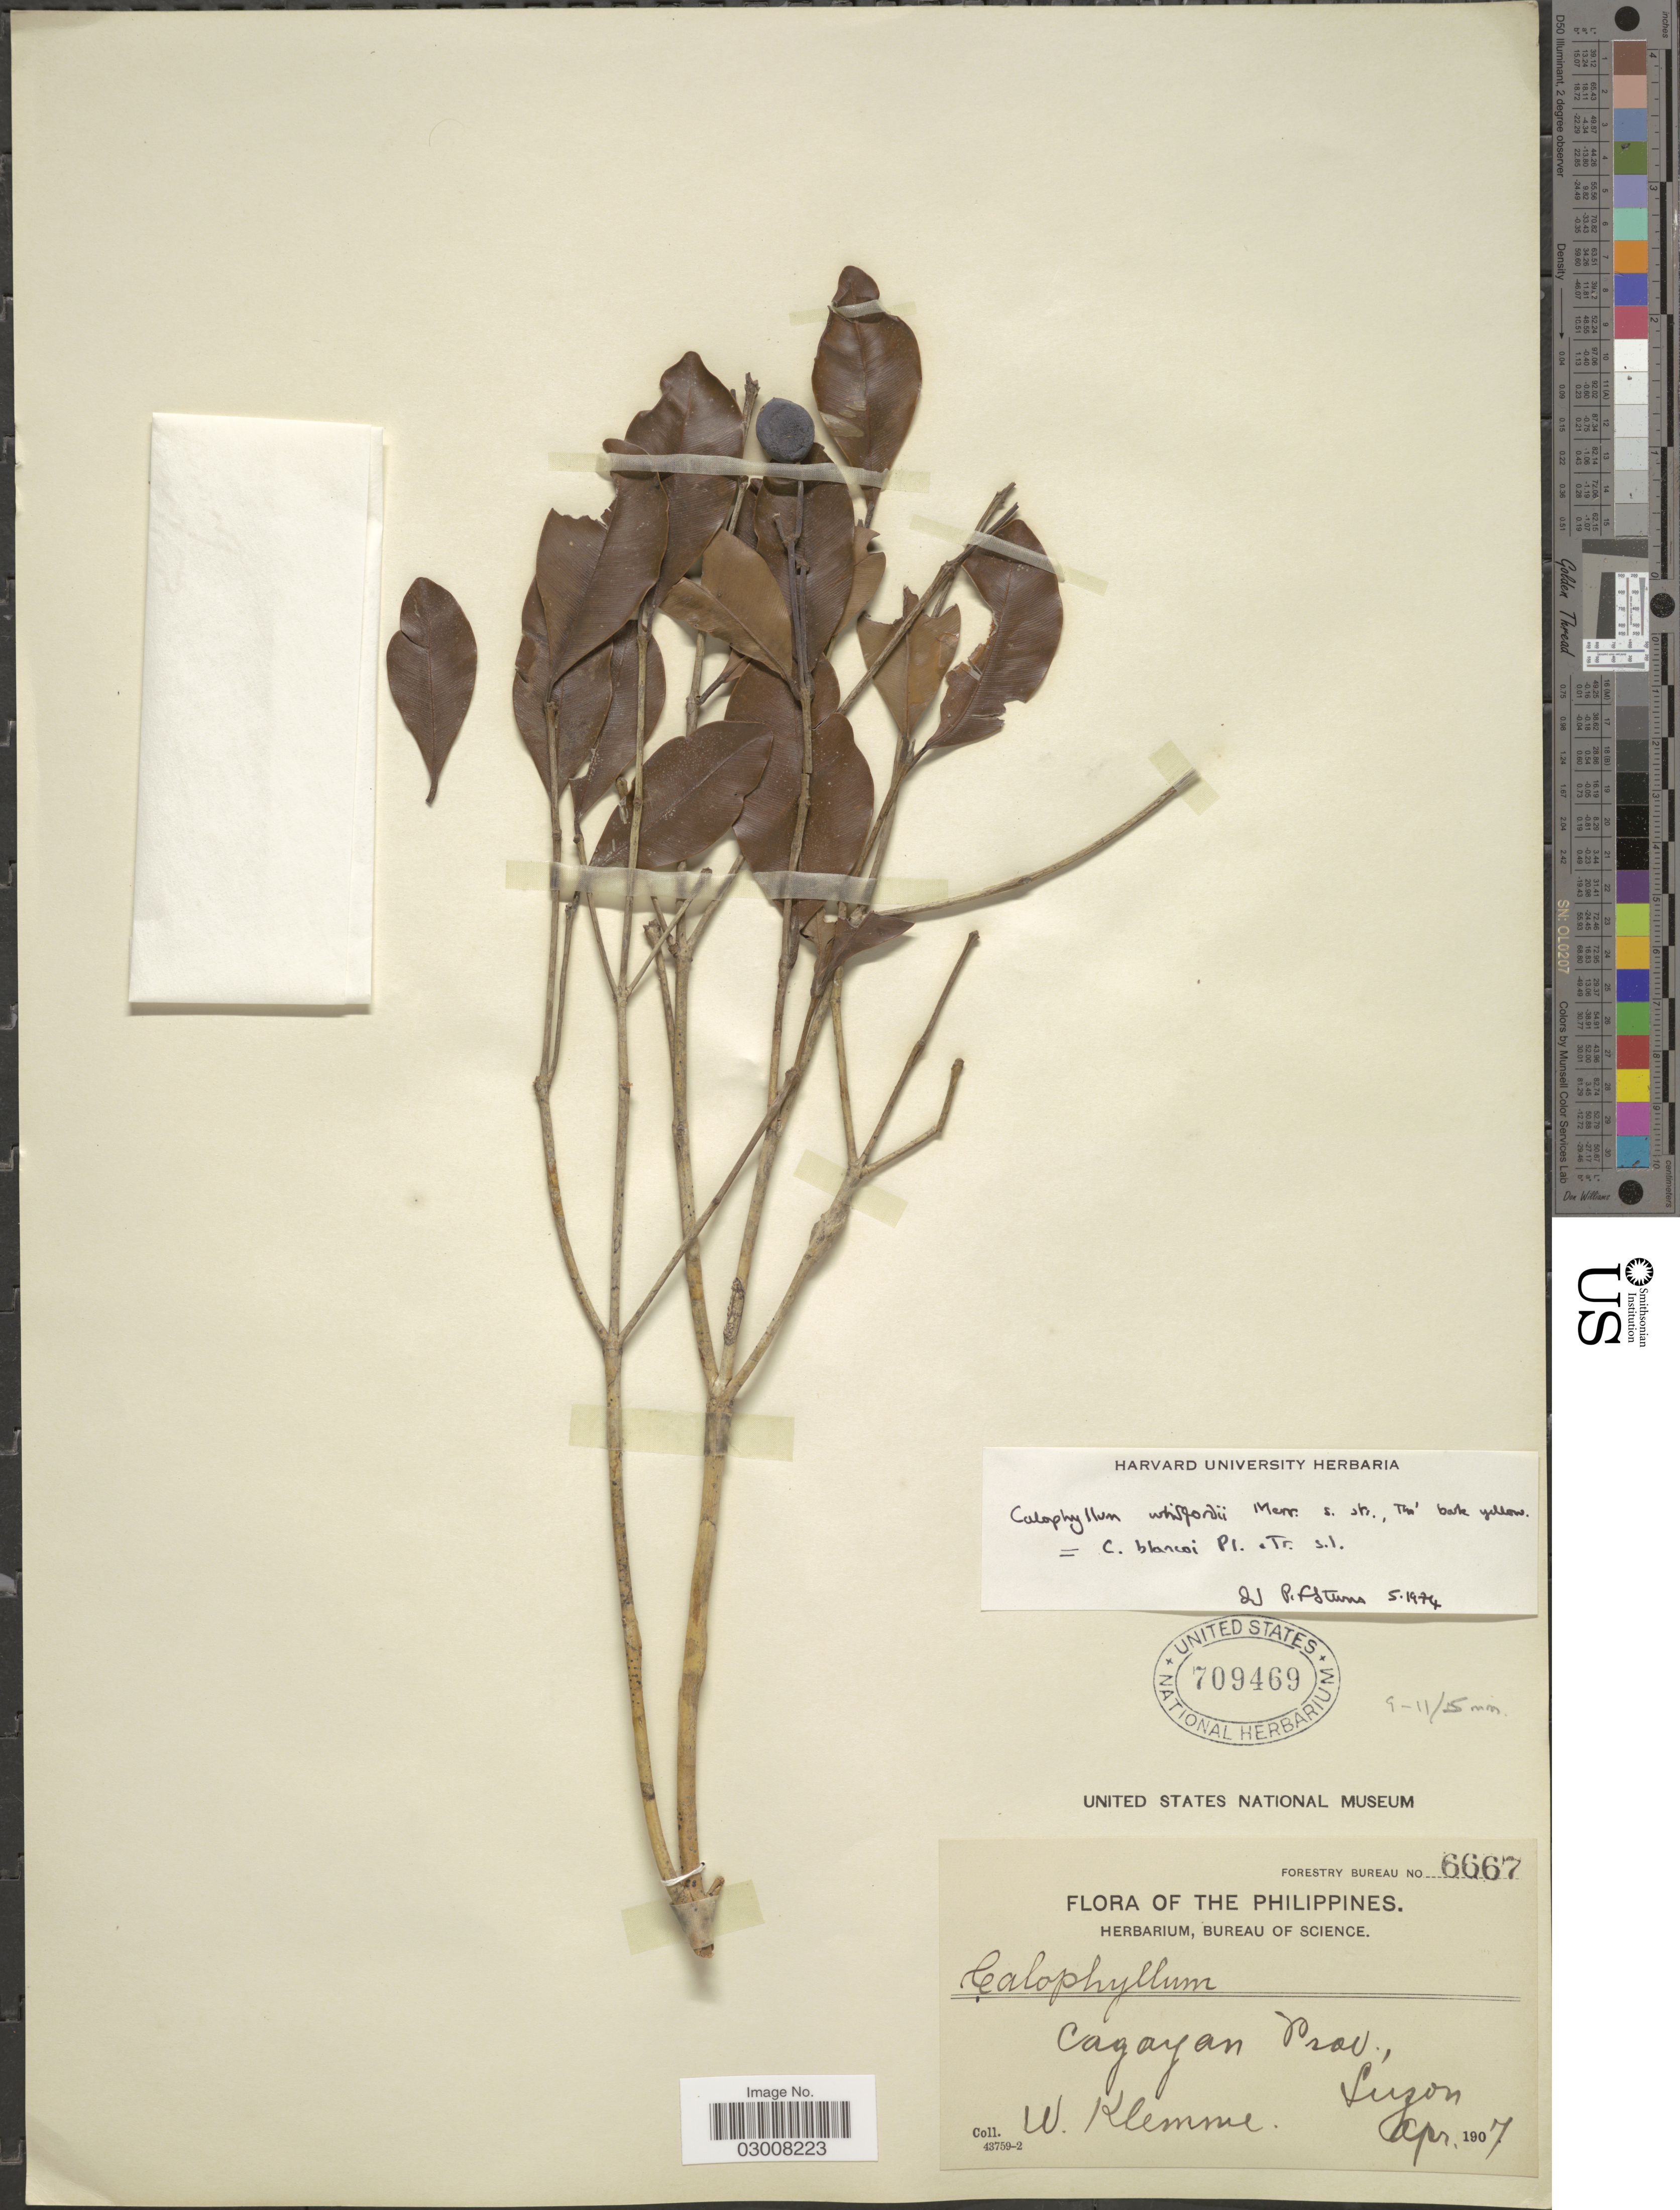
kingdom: Plantae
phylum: Tracheophyta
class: Magnoliopsida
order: Malpighiales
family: Calophyllaceae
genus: Calophyllum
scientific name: Calophyllum whitfordii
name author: Merr.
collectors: W. Klemme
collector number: Forestry Bureau 6667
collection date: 1907-04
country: Philippines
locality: Cagayan Prov., Luzon.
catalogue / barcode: US 709469